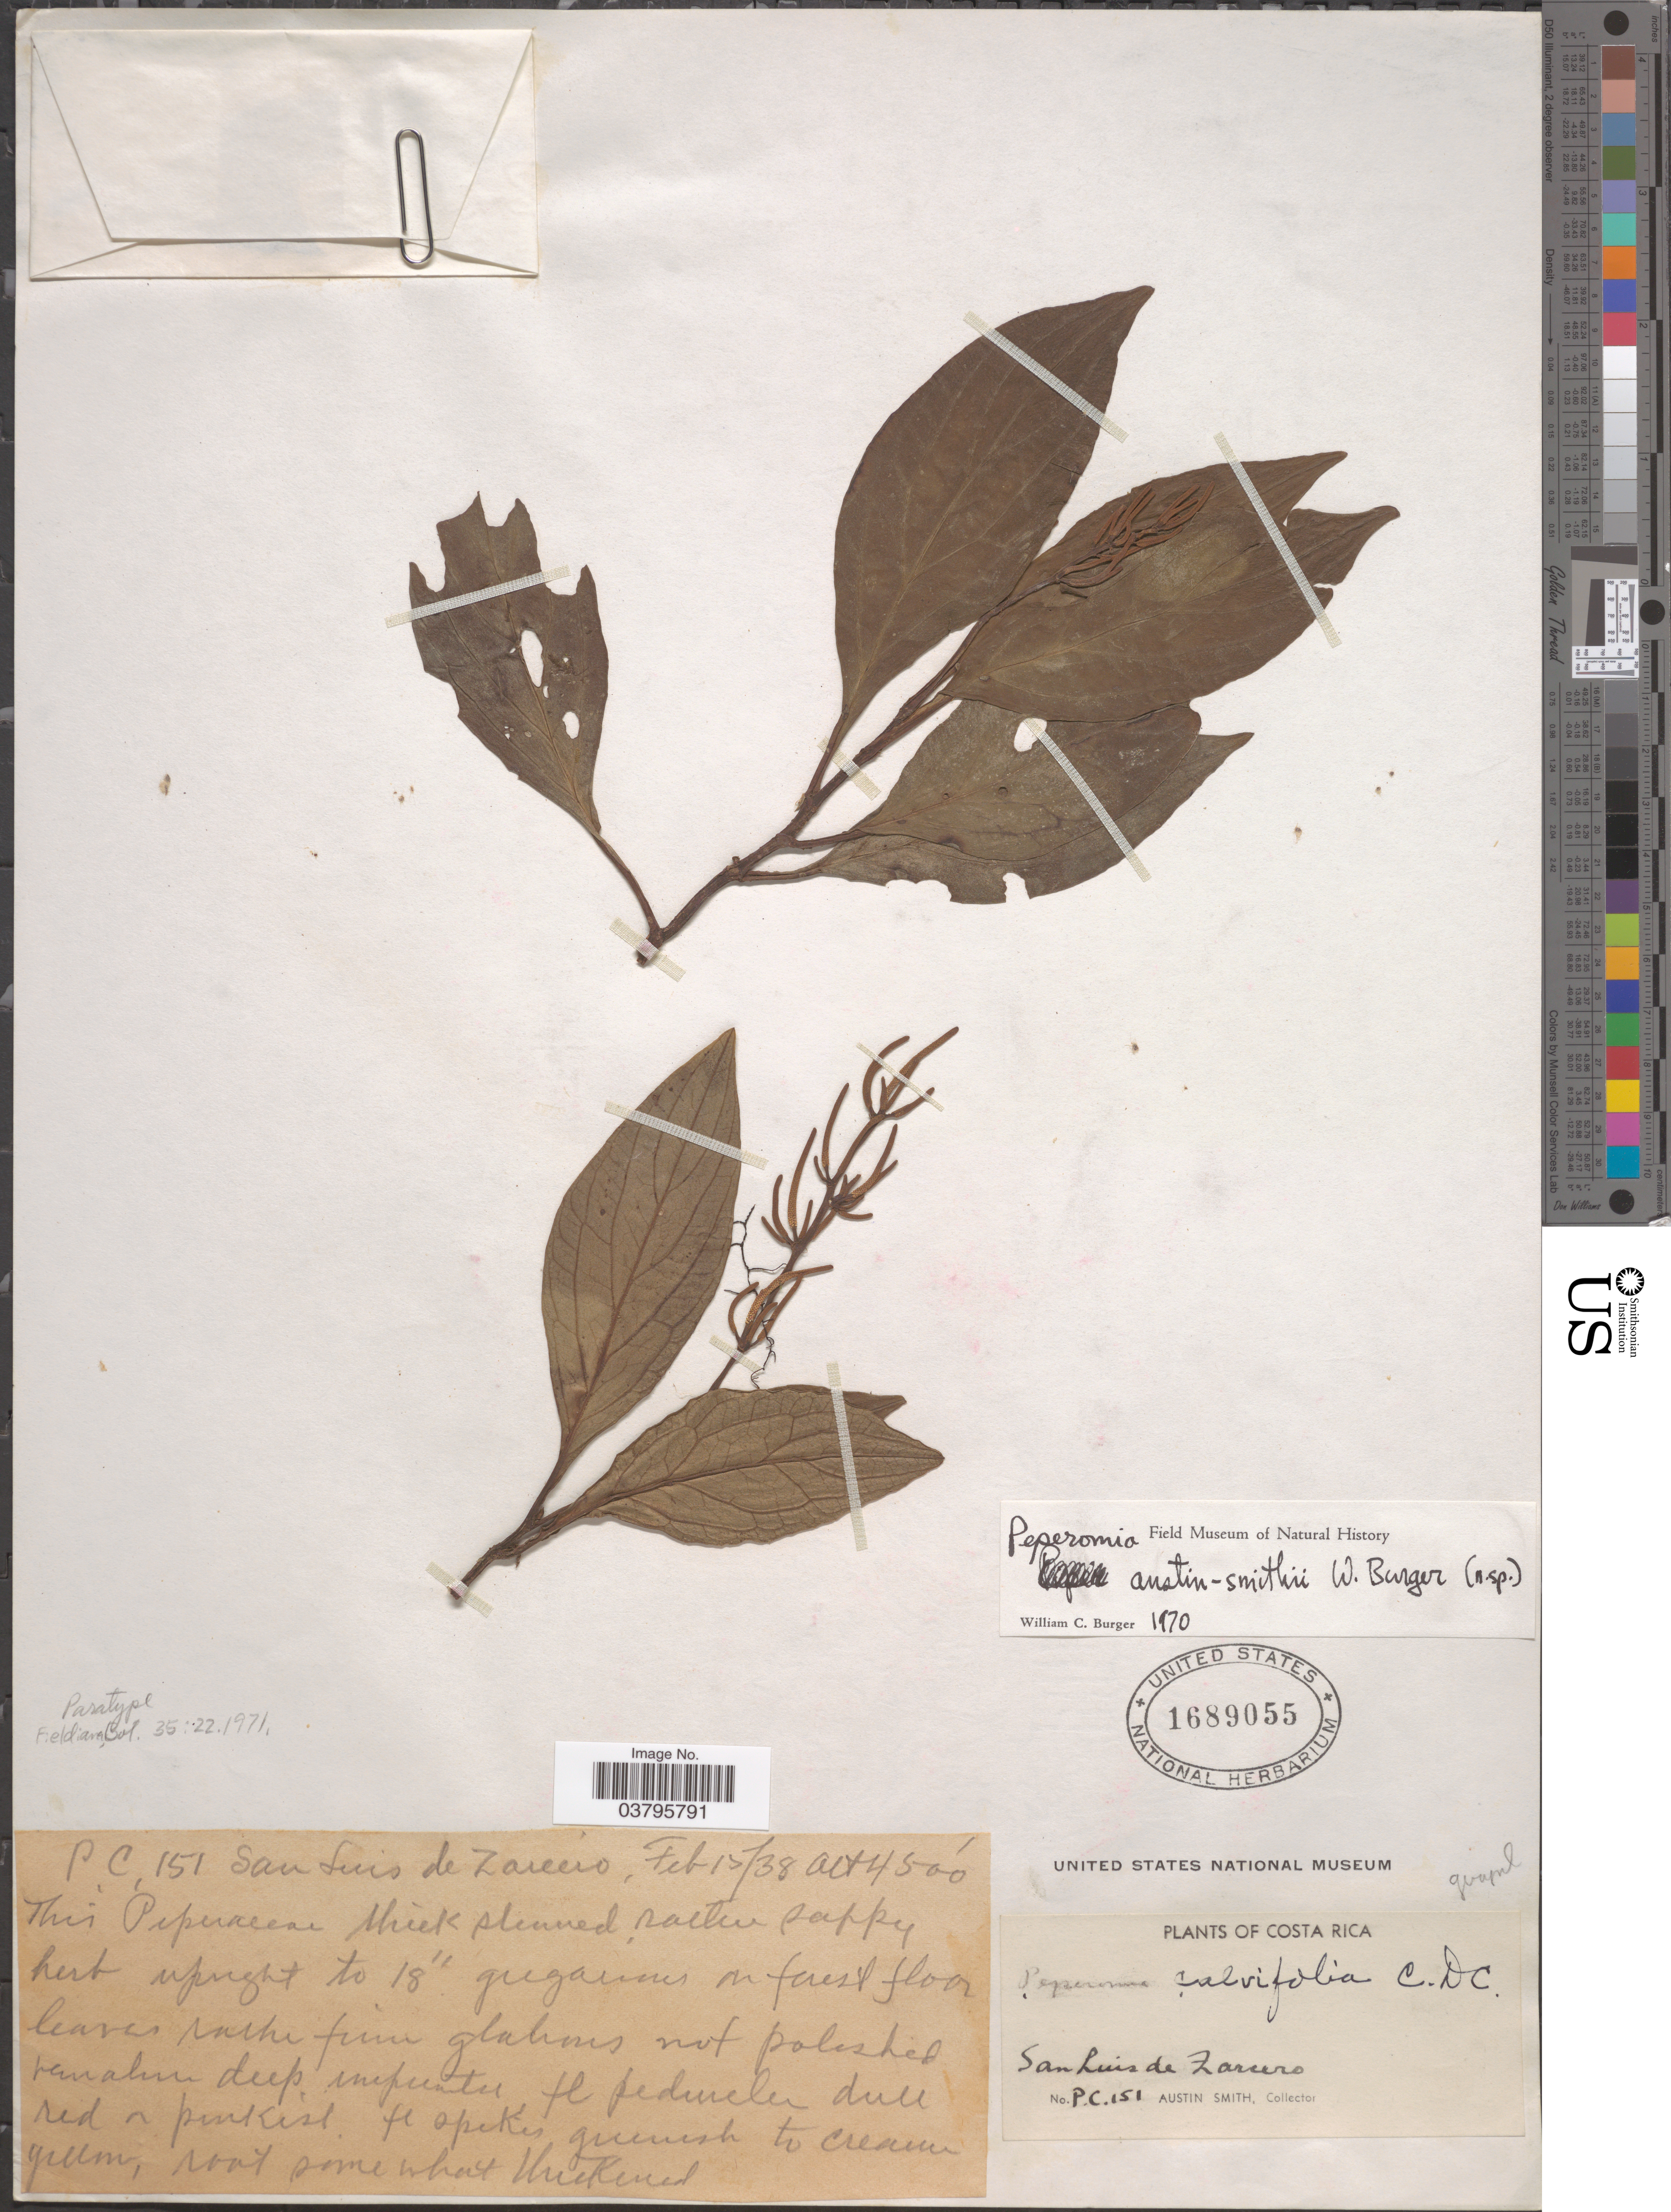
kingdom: Plantae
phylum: Tracheophyta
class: Magnoliopsida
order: Piperales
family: Piperaceae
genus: Peperomia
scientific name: Peperomia austin-smithii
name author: W.C. Burger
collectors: Aust P. Smith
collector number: PC151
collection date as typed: Transcribed d/m/y: 15/2/38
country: Costa Rica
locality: San Luis de Zarcero.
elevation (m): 1372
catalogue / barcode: US 1689055